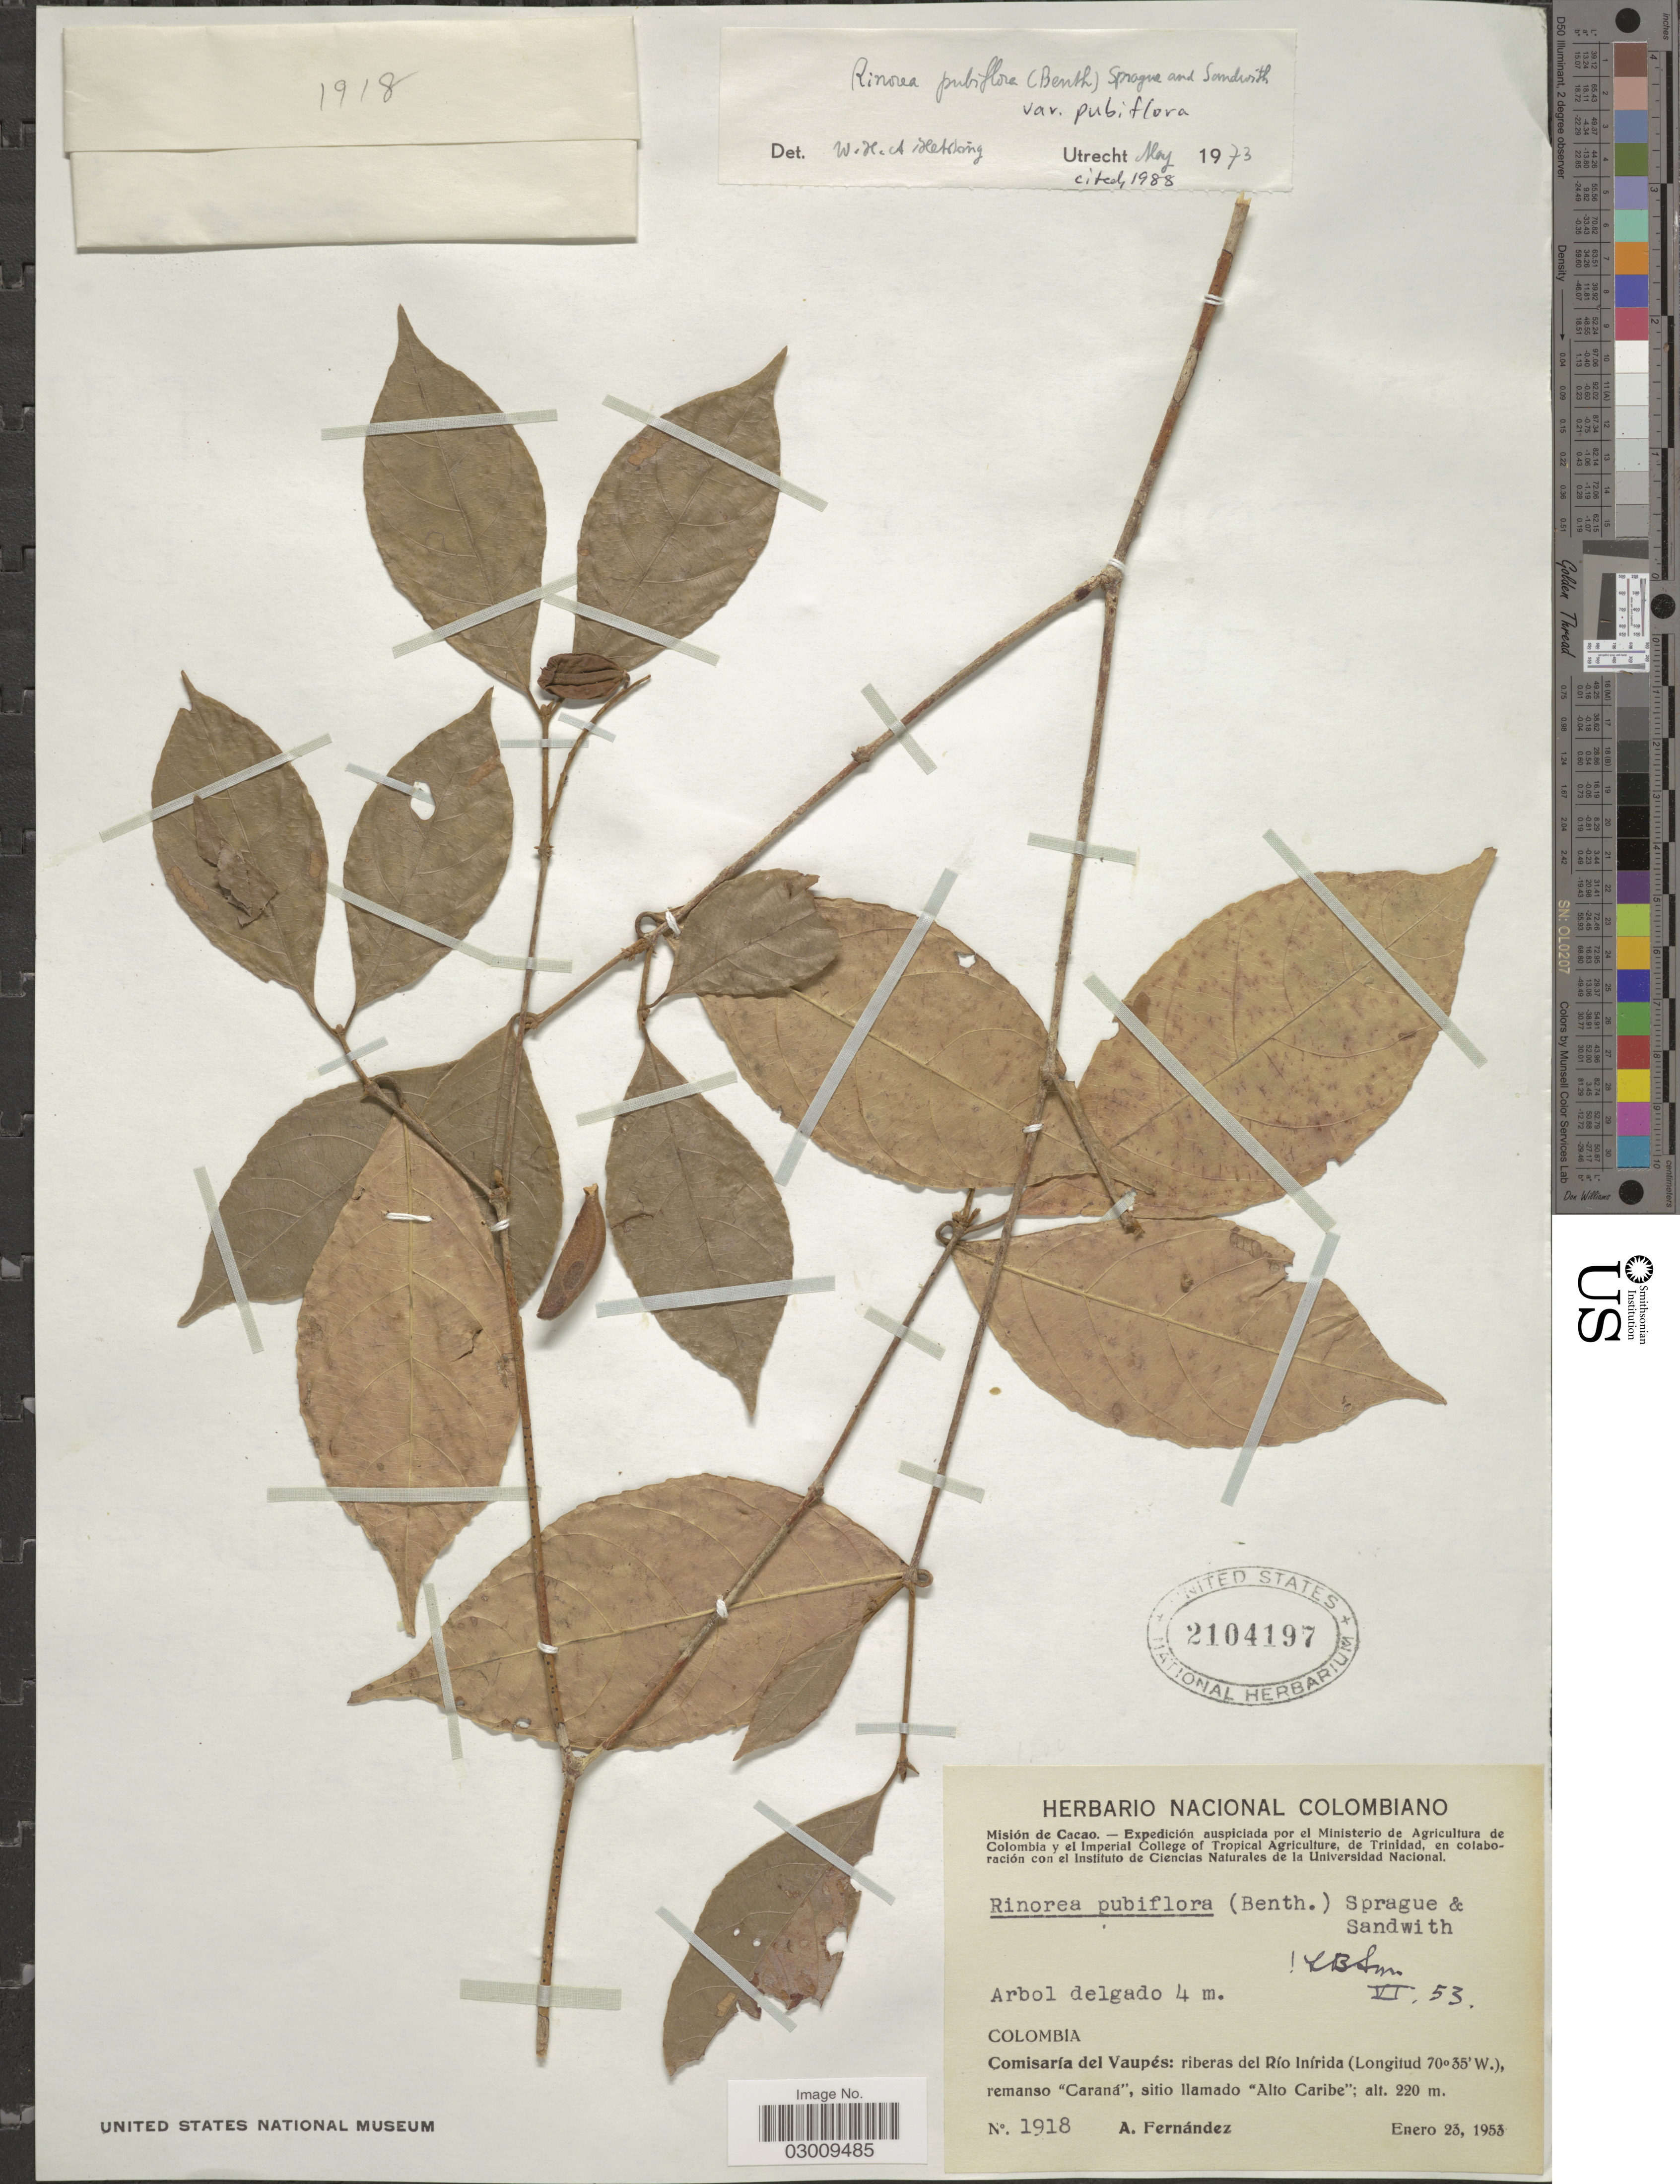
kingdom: Plantae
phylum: Tracheophyta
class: Magnoliopsida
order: Malpighiales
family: Violaceae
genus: Rinorea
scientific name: Rinorea pubiflora var. pubiflora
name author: (Benth.) Sprague & Sandwith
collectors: A. Fernández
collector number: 1918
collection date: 1953-01-23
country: Colombia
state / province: Vaupés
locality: Comisaría del Vaupés: riberas del Río Inírida, remanso "Caraná", sitio llamado "Alto Caribe".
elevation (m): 220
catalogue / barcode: US 2104197